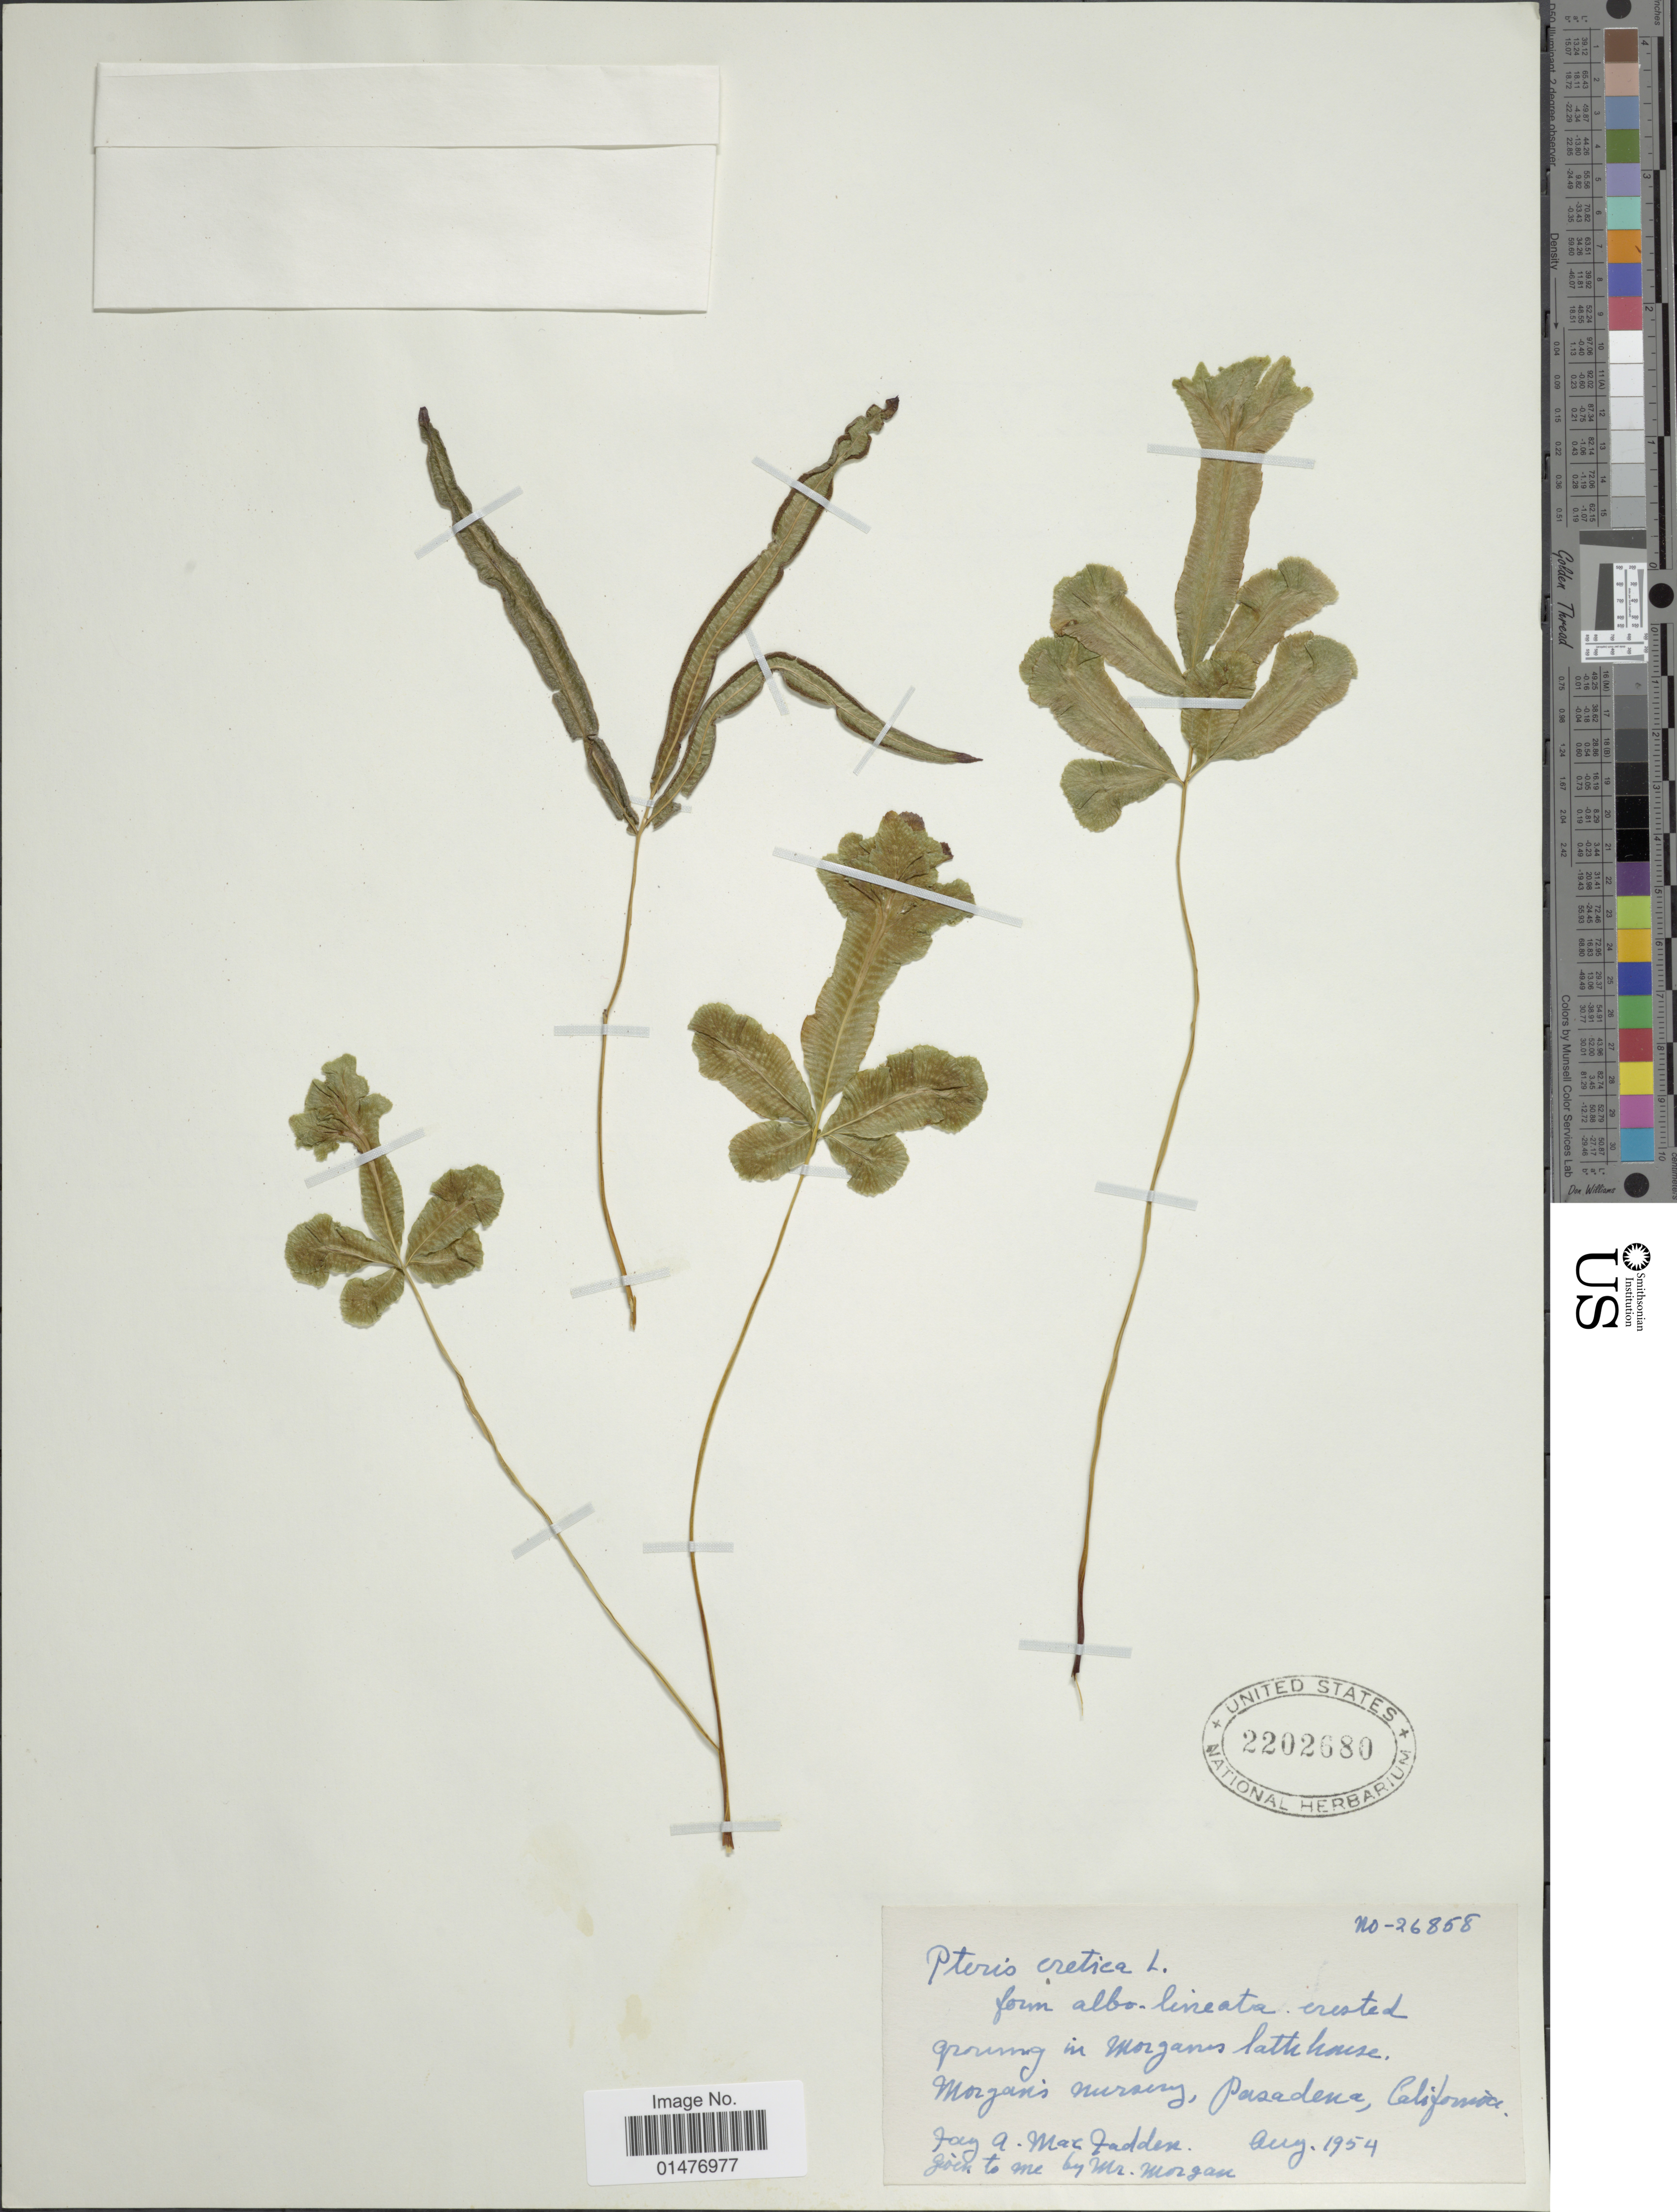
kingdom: Plantae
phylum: Tracheophyta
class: Polypodiopsida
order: Polypodiales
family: Pteridaceae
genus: Pteris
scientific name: Pteris cretica var. albolineata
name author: Hook.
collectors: F. MacFadden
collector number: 26858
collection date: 1954-08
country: United States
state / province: California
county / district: Los Angeles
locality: Morgans nursery, Pasadena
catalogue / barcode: US 2202680